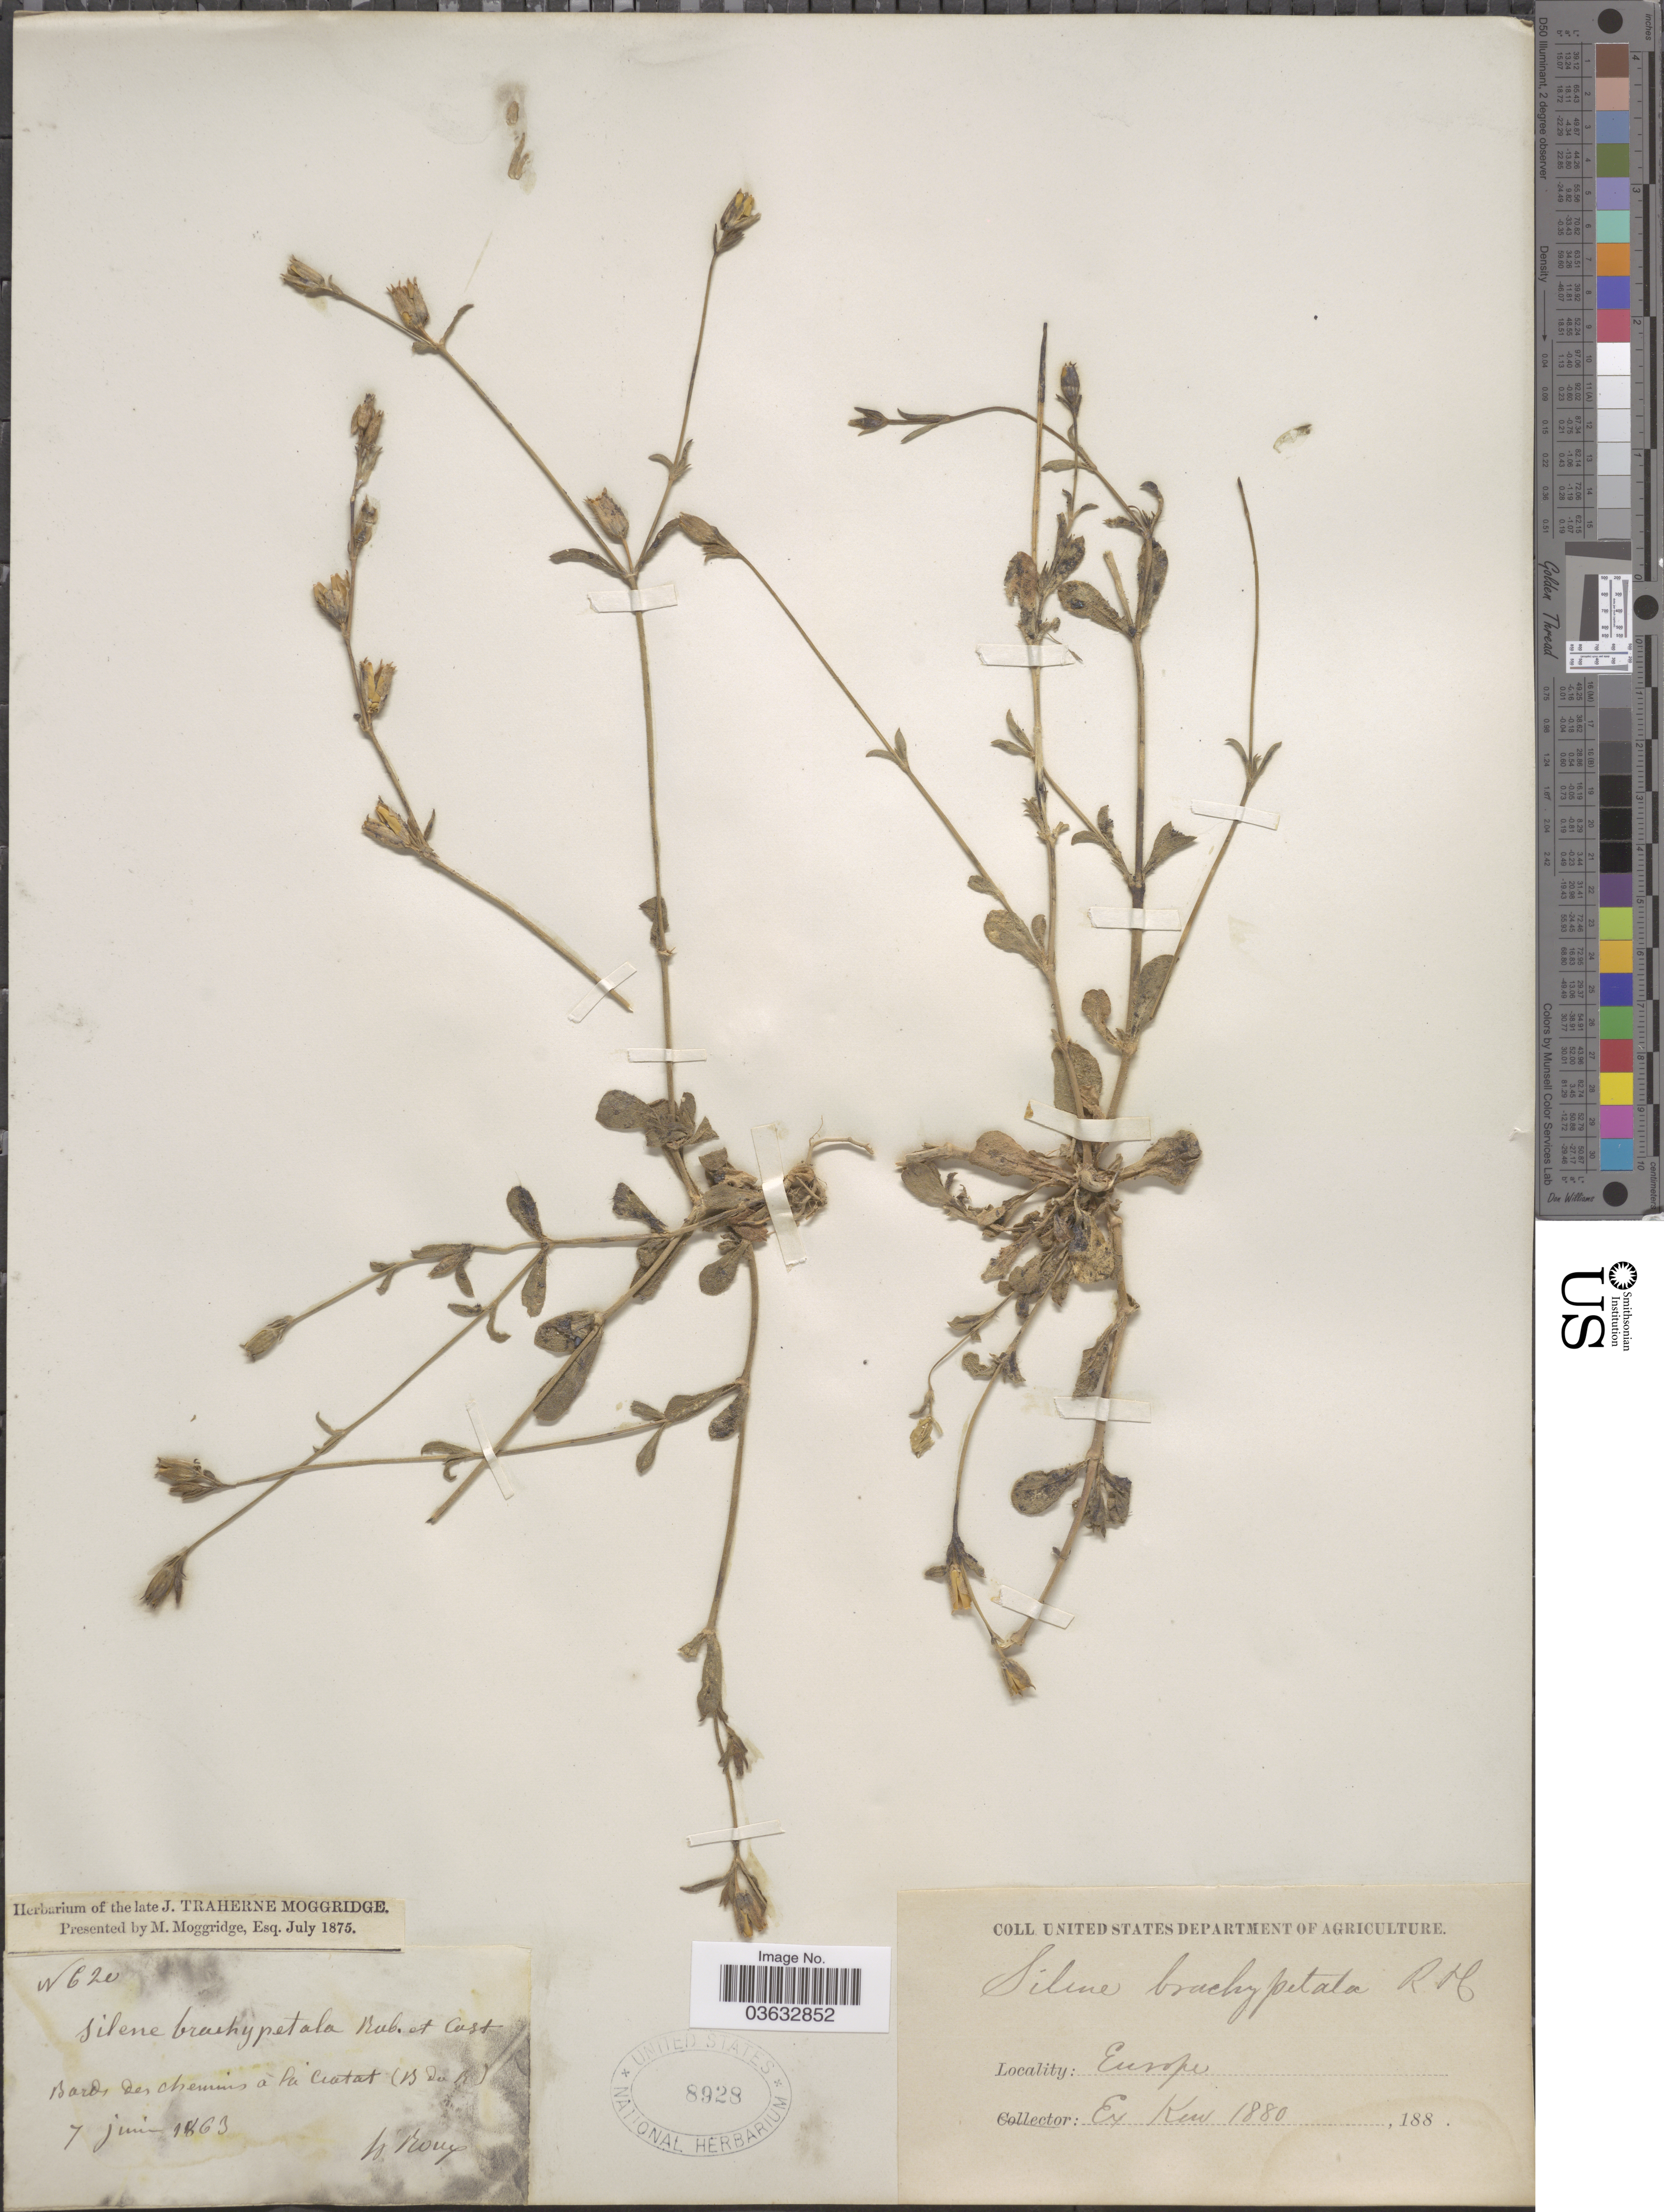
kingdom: Plantae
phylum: Tracheophyta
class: Magnoliopsida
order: Caryophyllales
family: Caryophyllaceae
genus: Silene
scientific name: Silene brachypetala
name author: Robill. & Castagne ex DC.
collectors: N. Roux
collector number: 620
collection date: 1863-06-07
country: France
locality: Bords des chemins á la Ciotat (B du R). Europe.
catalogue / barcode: US 8928